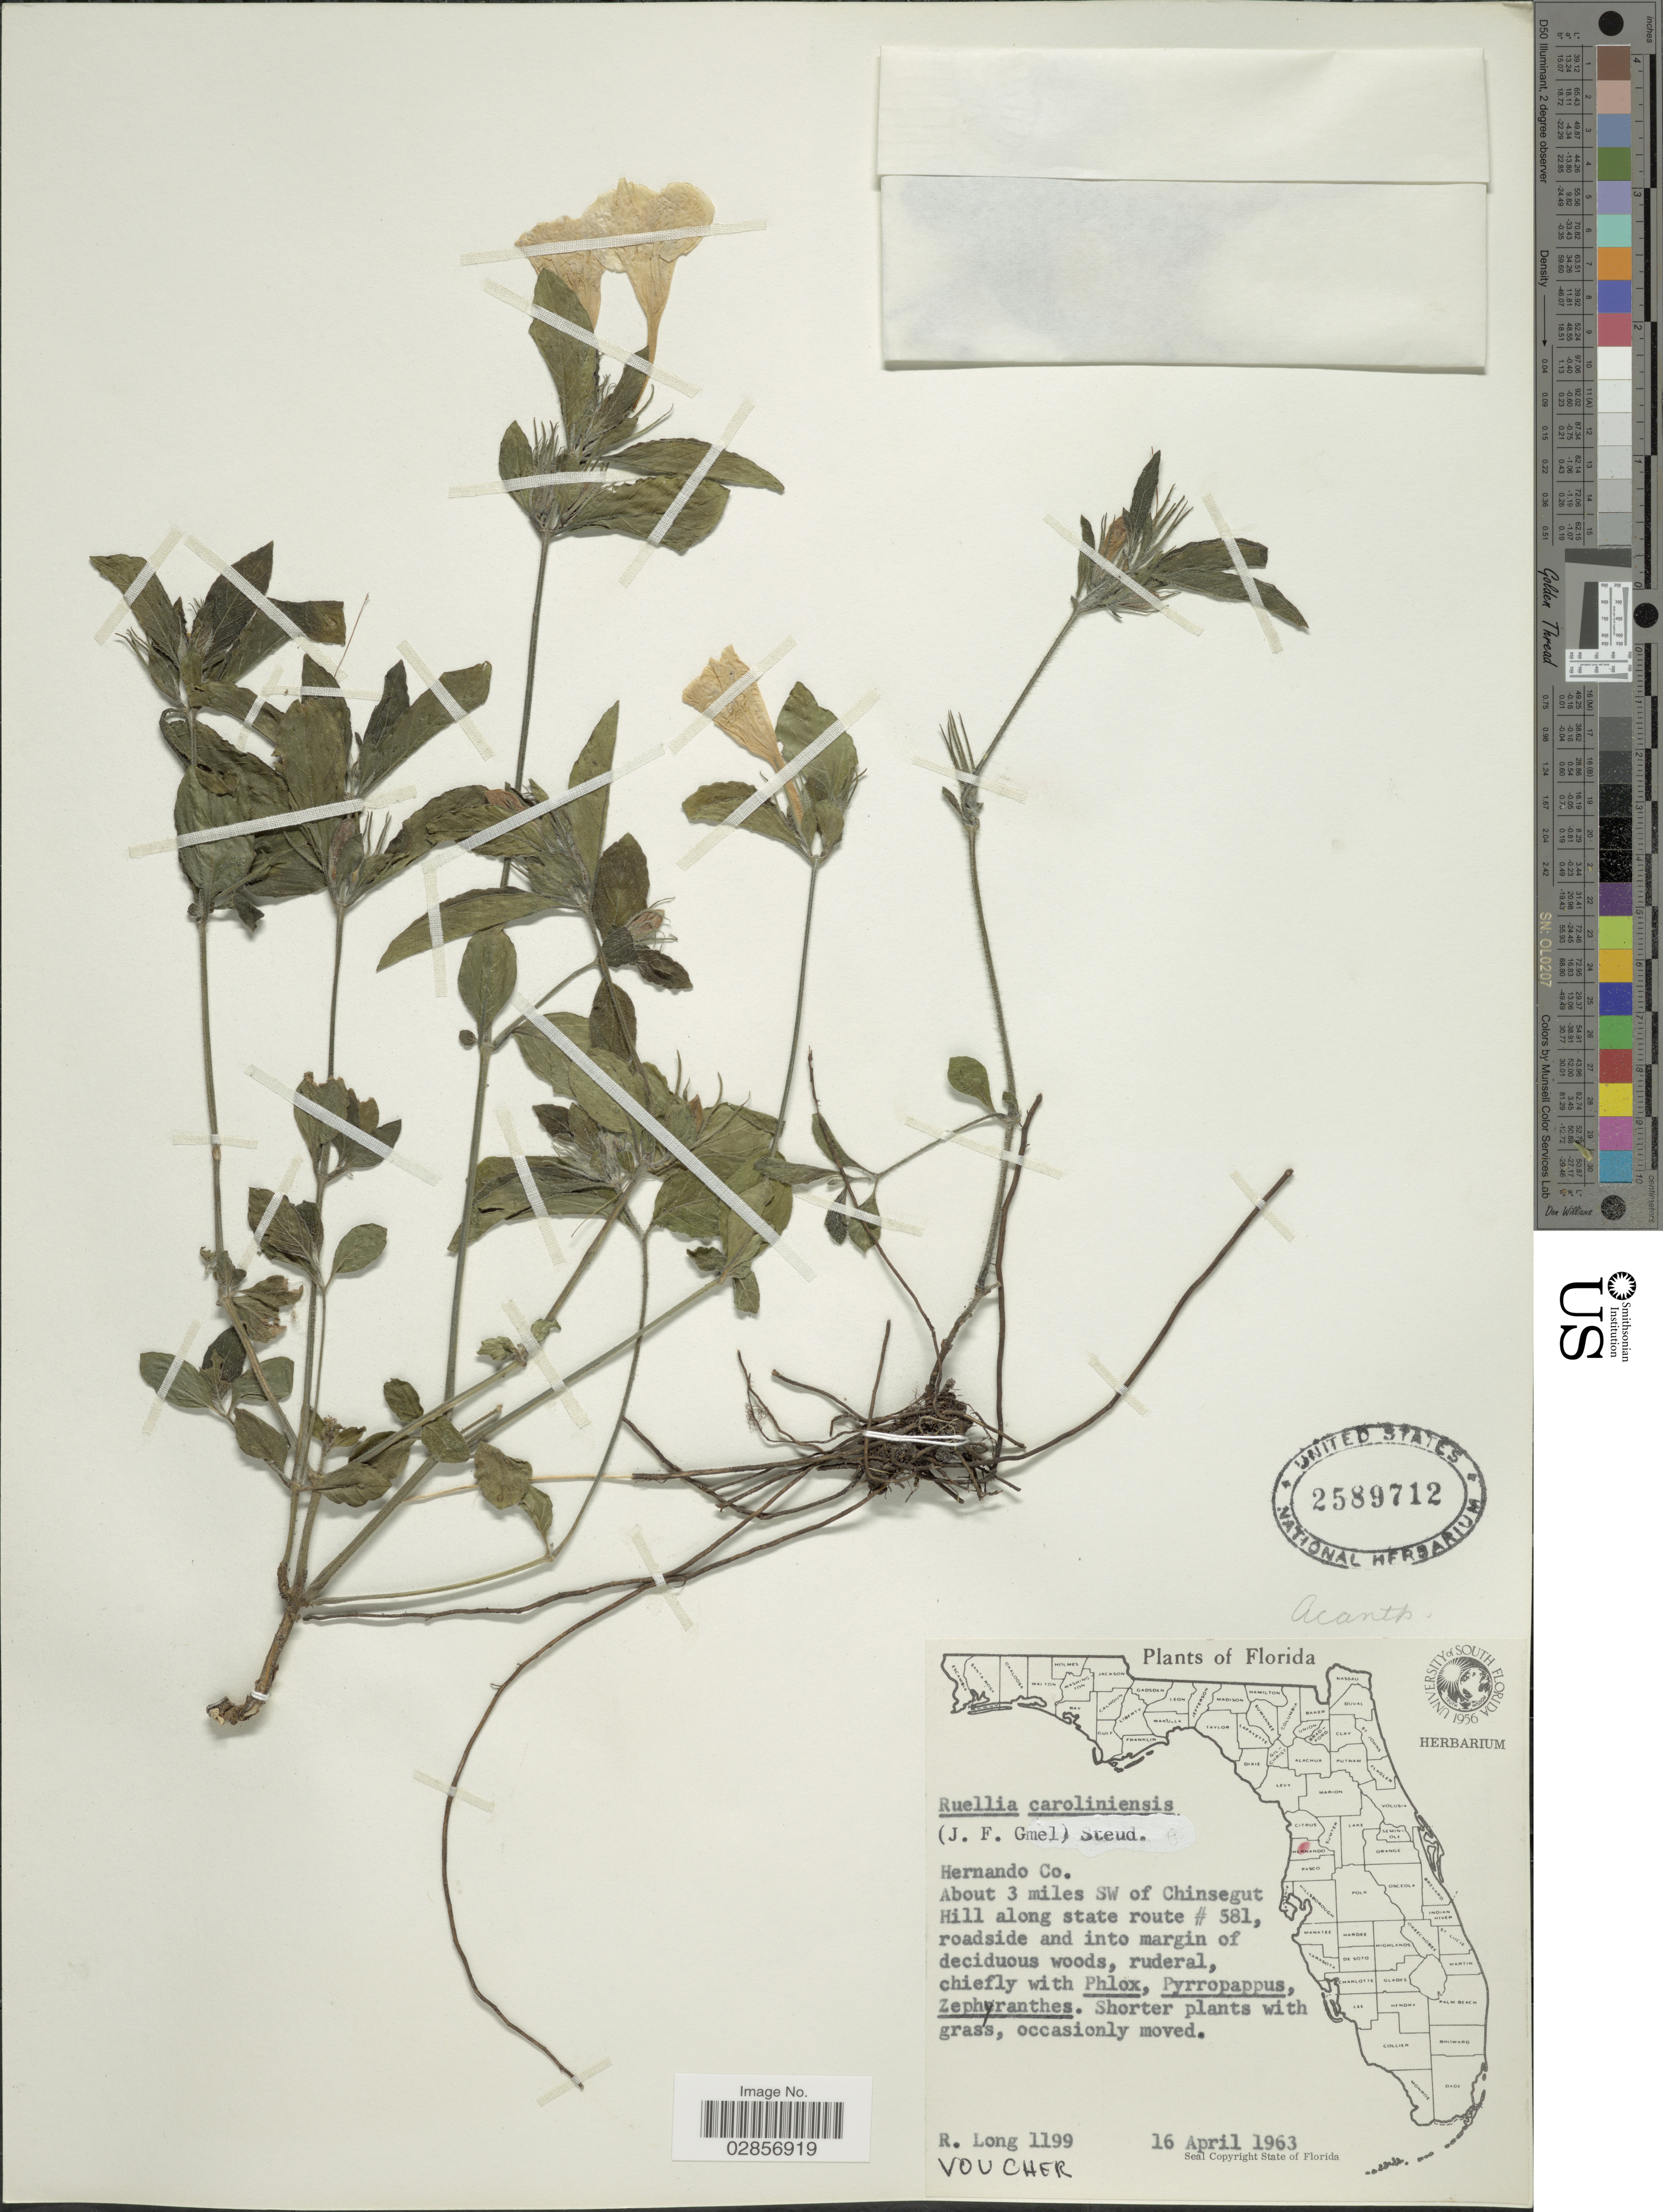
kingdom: Plantae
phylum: Tracheophyta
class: Magnoliopsida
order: Lamiales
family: Acanthaceae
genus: Ruellia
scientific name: Ruellia caroliniensis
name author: (J.F. Gmel.) Steud.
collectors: R. Long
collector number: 1199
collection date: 1963-04-16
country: United States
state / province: Florida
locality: Hernando Co. About 3 miles SW of Chinsegut Hill along state route # 581.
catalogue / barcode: US 2589712